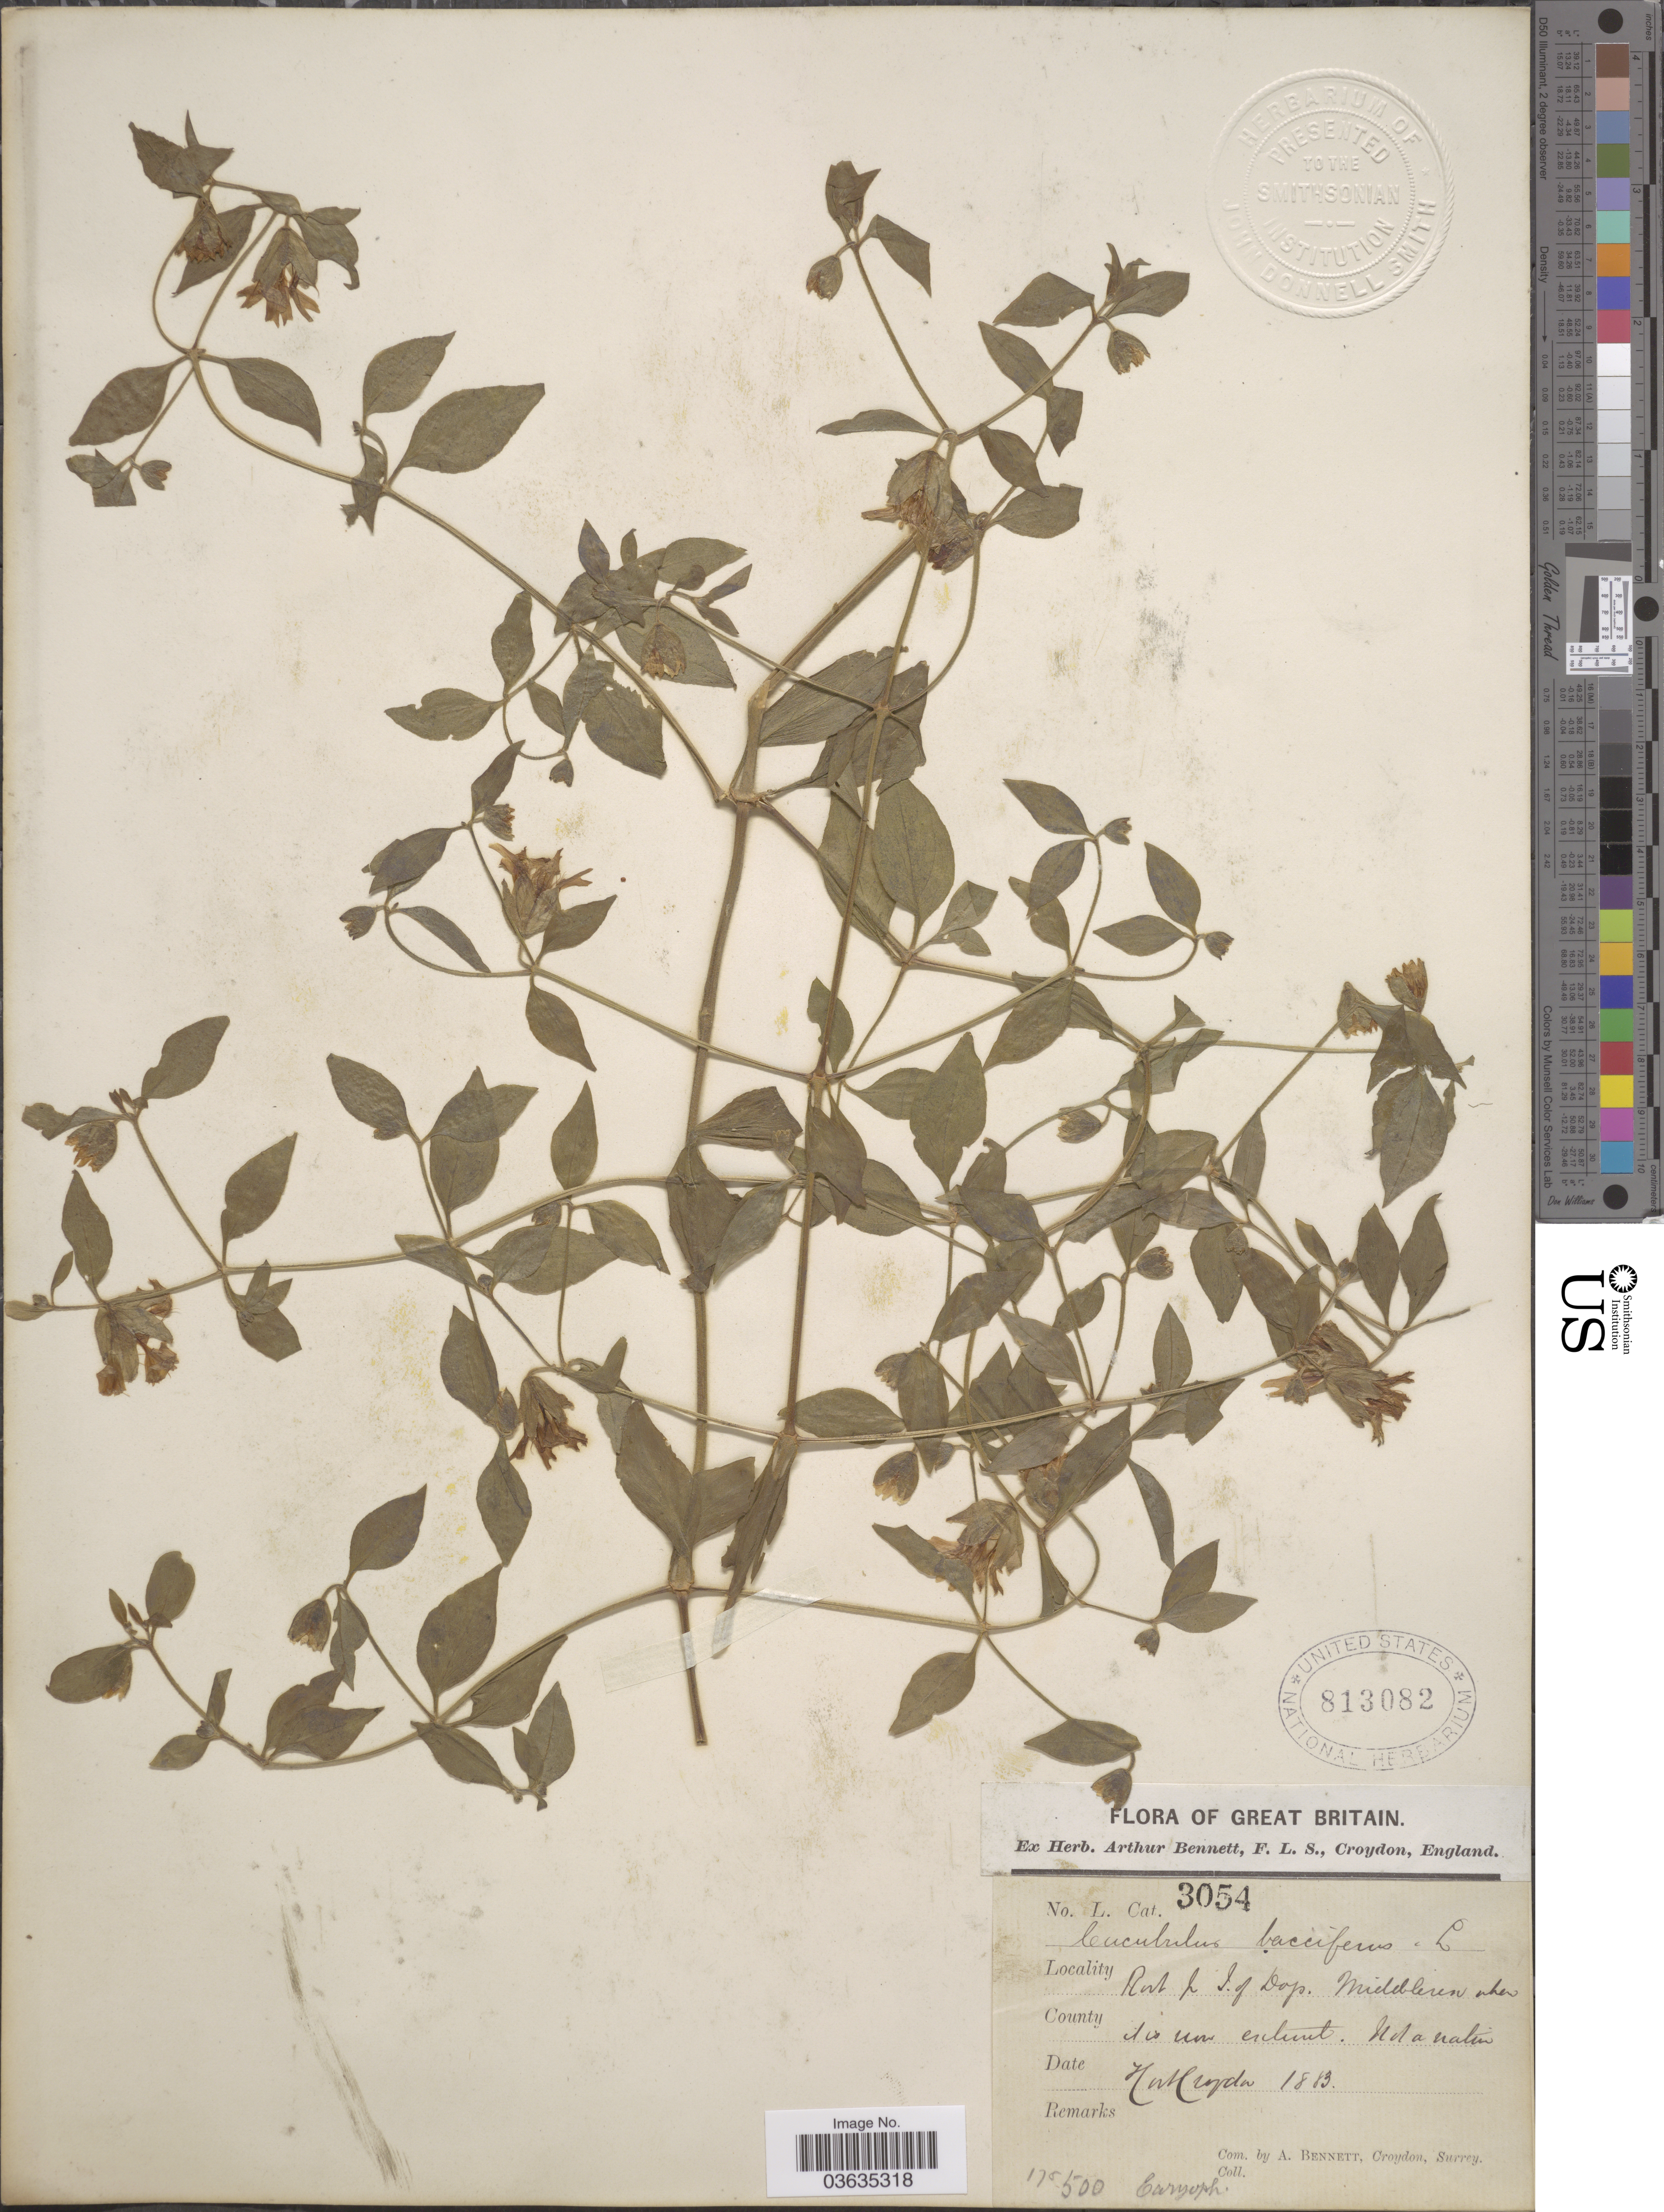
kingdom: Plantae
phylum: Tracheophyta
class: Magnoliopsida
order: Caryophyllales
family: Caryophyllaceae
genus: Silene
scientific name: Silene baccifera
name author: (L.) Durande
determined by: U.S. National Herbarium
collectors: ex herb. Arthur Bennett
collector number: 3054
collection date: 1883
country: United Kingdom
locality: Great Britain. Hort Croydon.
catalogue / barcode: US 813082